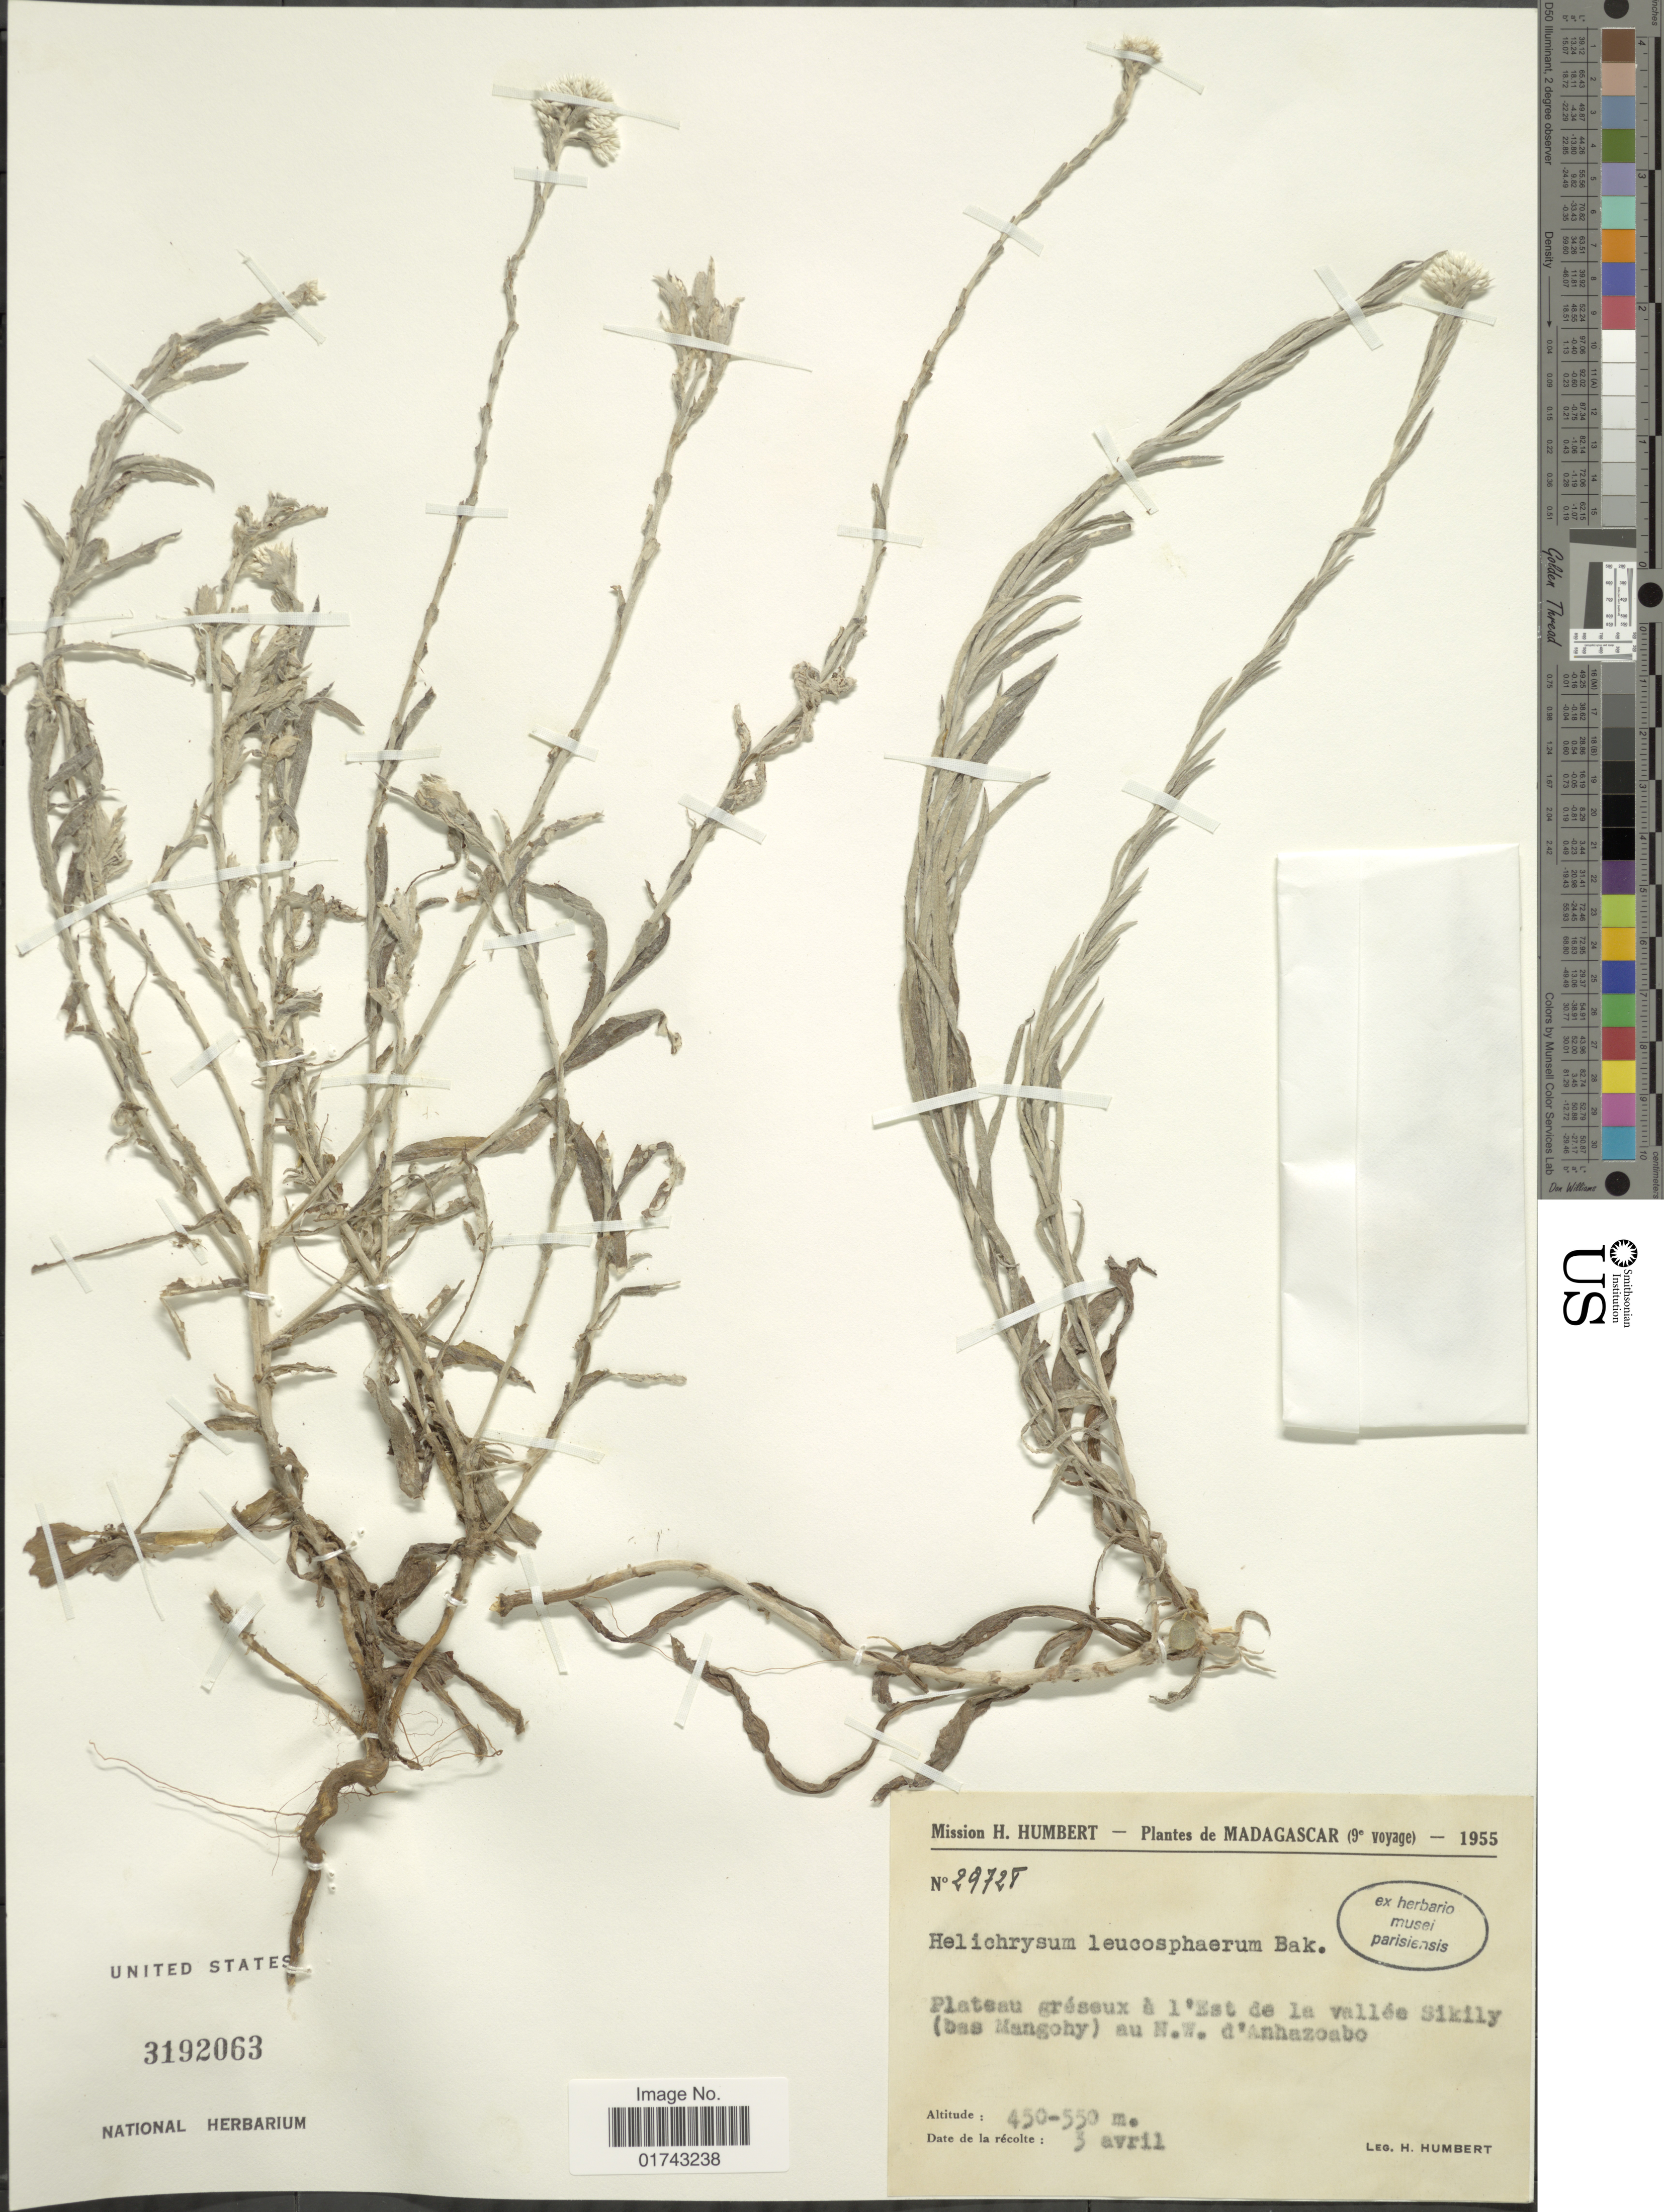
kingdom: Plantae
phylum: Tracheophyta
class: Magnoliopsida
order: Asterales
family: Asteraceae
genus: Helichrysum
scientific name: Helichrysum leucosphaerum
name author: Baker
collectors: H. Humbert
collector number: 29728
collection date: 1955-04-03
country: Madagascar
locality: Plateau greseux a l'Est de la vallee Sikily (bas Mangohy) au N. W. d'Anhazoabo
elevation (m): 450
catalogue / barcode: US 3192063